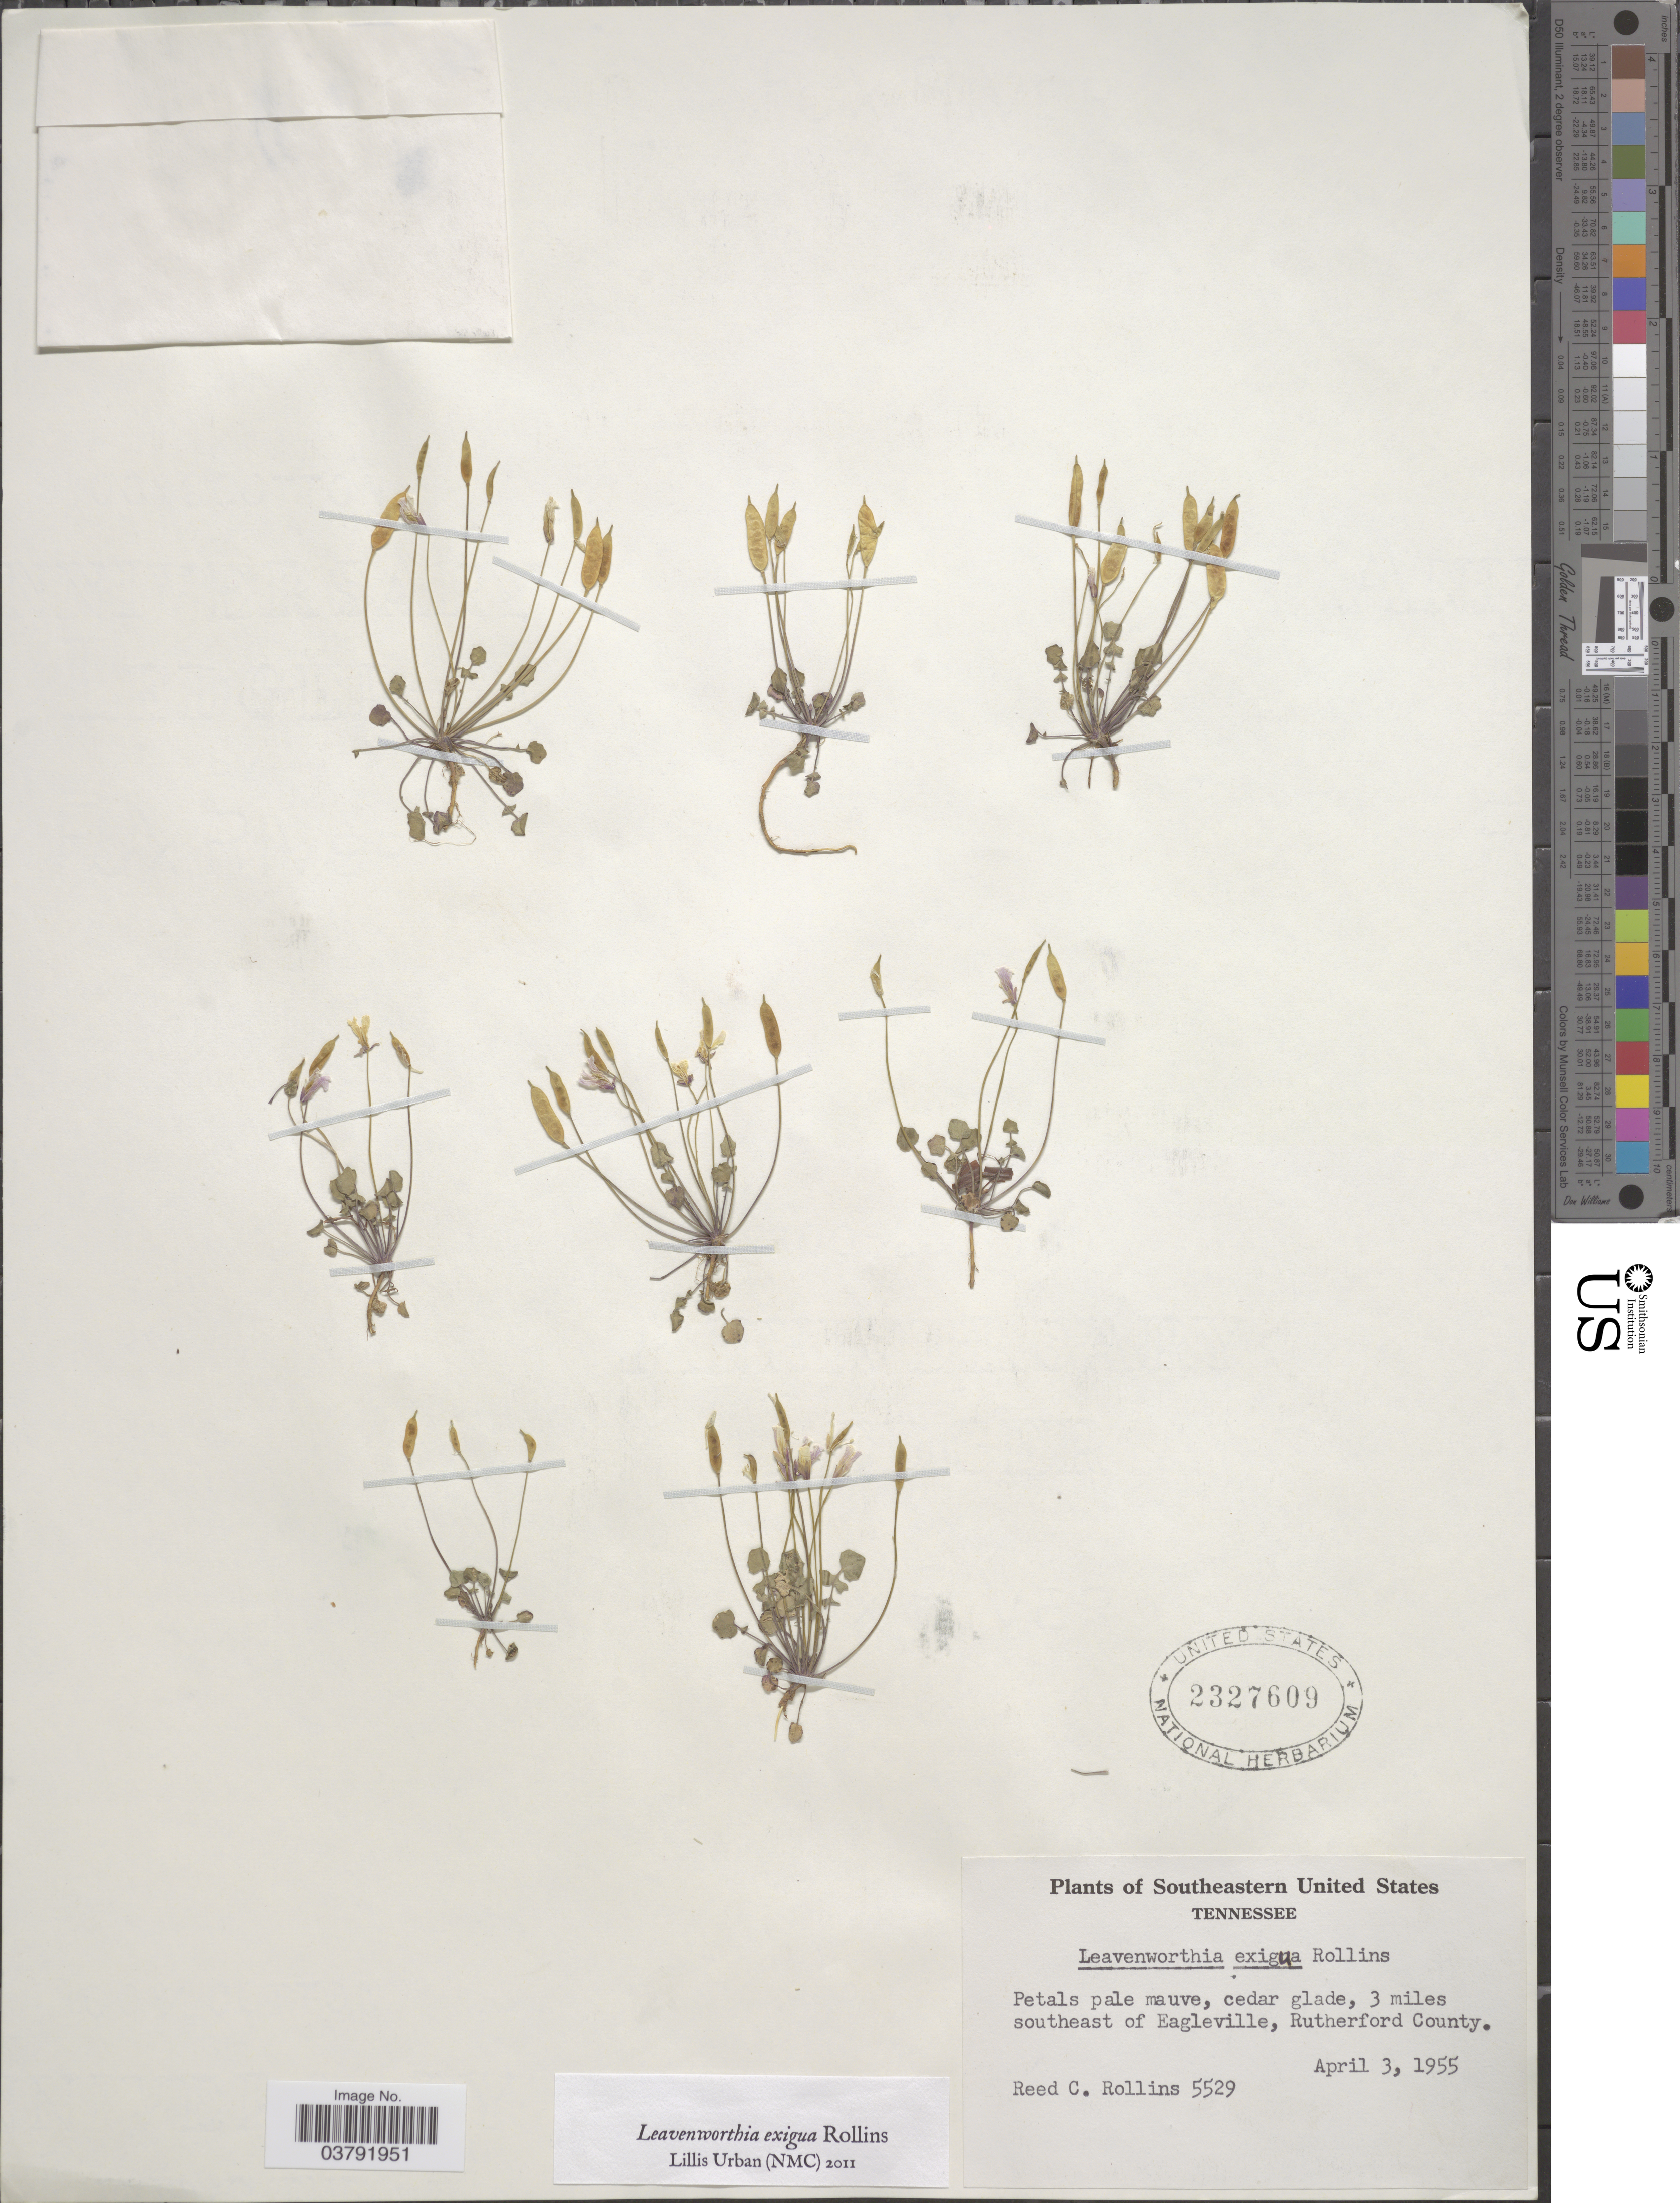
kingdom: Plantae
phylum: Tracheophyta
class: Magnoliopsida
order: Brassicales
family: Brassicaceae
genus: Leavenworthia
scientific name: Leavenworthia exigua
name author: Rollins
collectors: R. C. Rollins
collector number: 5529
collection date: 1955-04-03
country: United States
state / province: Tennessee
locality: Southeastern United States. 3 miles southeast of Eagleville, Rutherford County.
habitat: cedar glade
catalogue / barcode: US 2327609